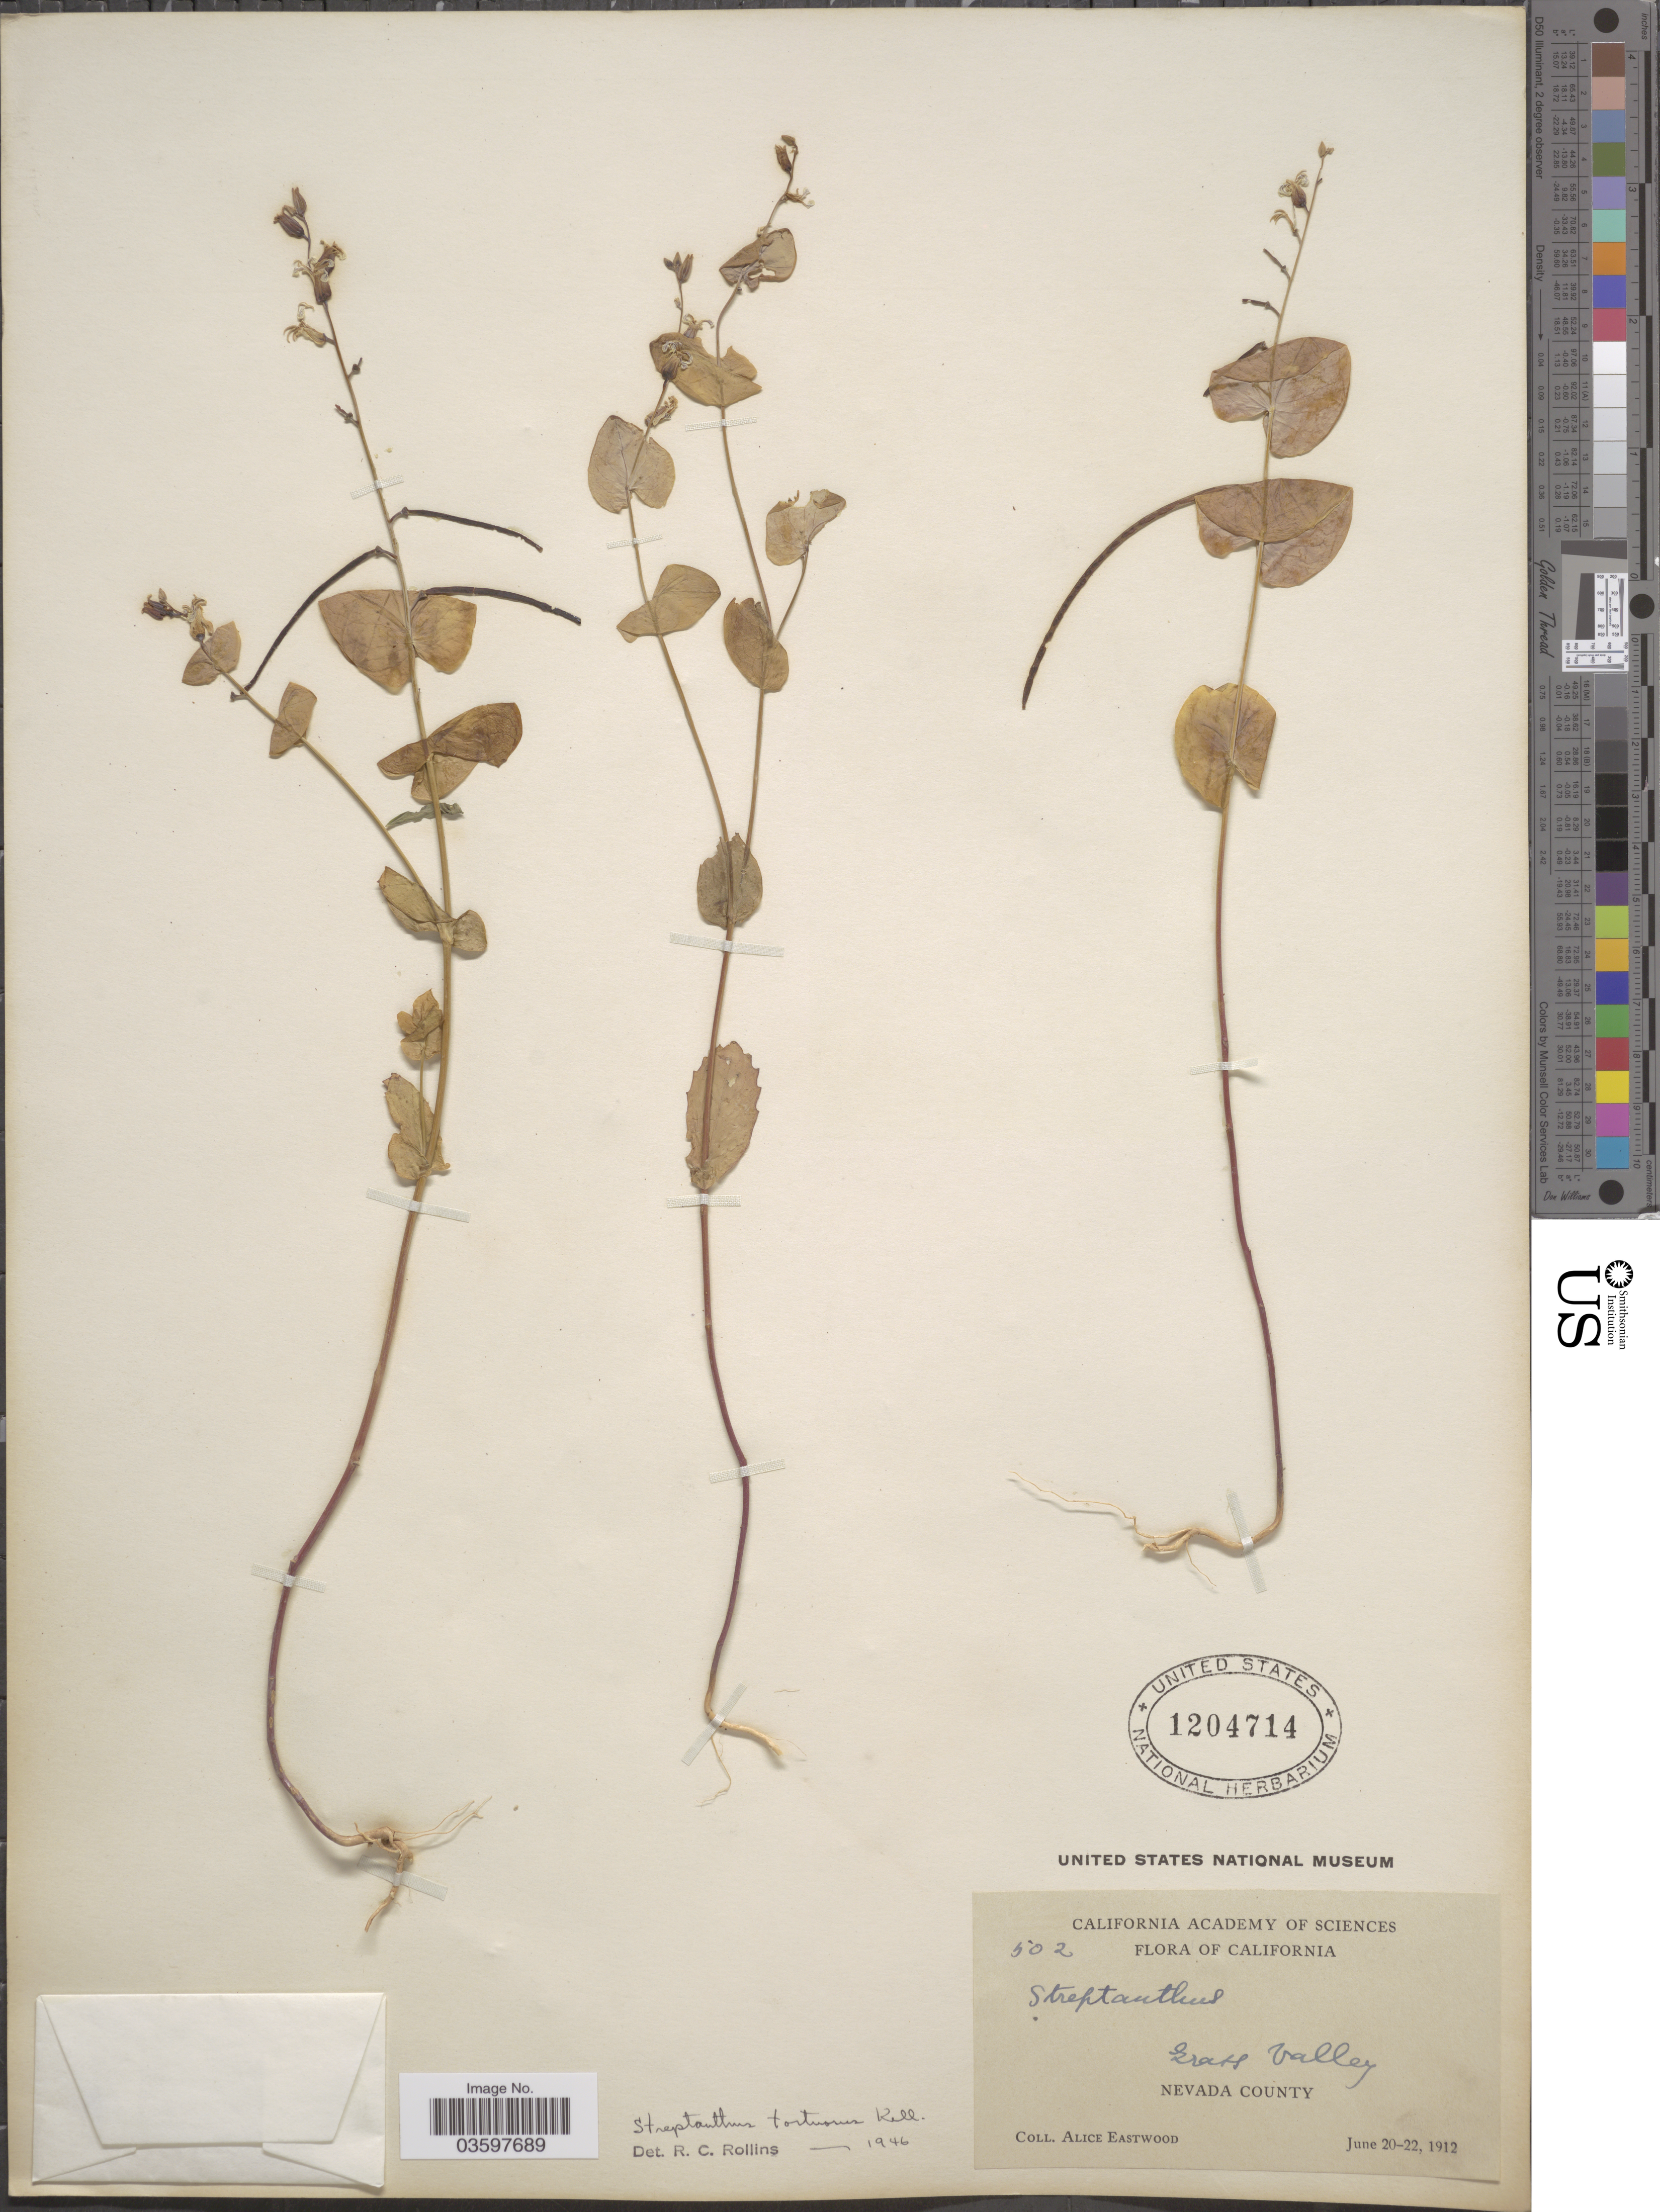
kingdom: Plantae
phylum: Tracheophyta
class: Magnoliopsida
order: Brassicales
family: Brassicaceae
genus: Streptanthus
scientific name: Streptanthus tortuosus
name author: Kellogg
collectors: A. Eastwood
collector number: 502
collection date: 1912-06-20/1912-06-22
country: United States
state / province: California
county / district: Nevada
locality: Grass Valley, Nevada County.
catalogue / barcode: US 1204714